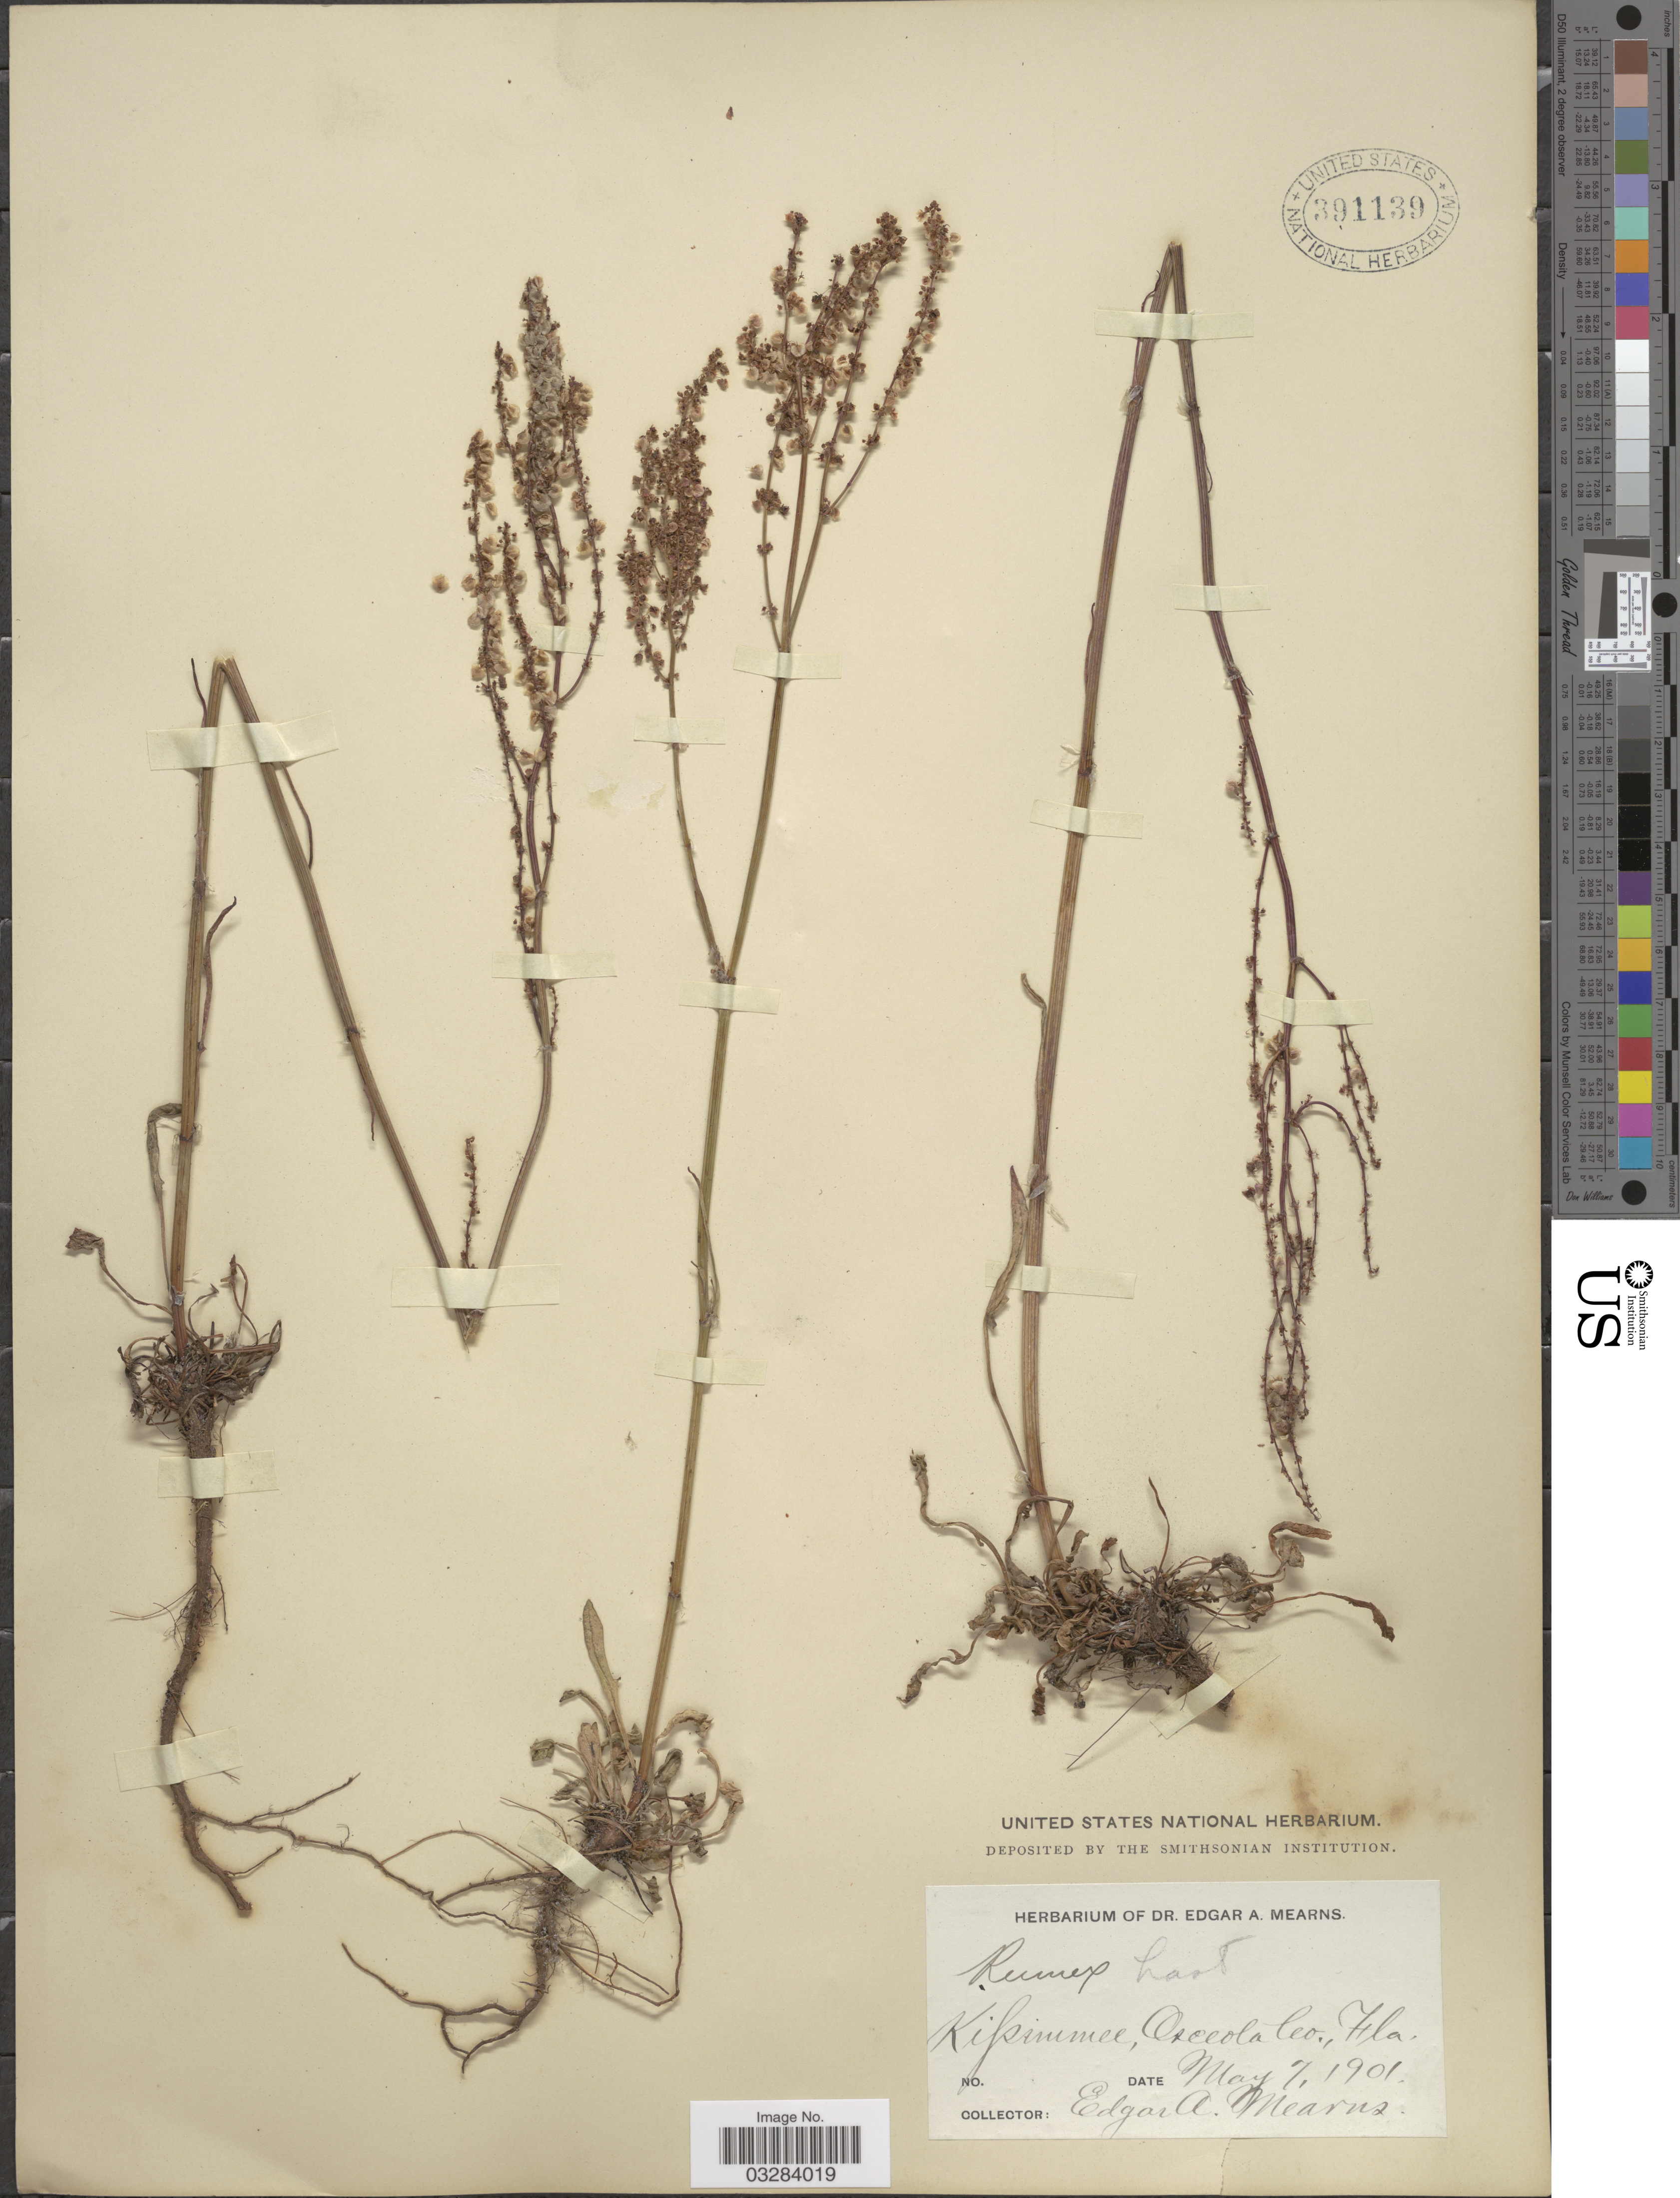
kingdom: Plantae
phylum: Tracheophyta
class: Magnoliopsida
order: Caryophyllales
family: Polygonaceae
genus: Rumex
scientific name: Rumex hastatulus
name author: Baldwin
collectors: E. A. Mearns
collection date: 1901-05-07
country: United States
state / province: Florida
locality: Kissimmee, Osceola Co.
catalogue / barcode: US 391139